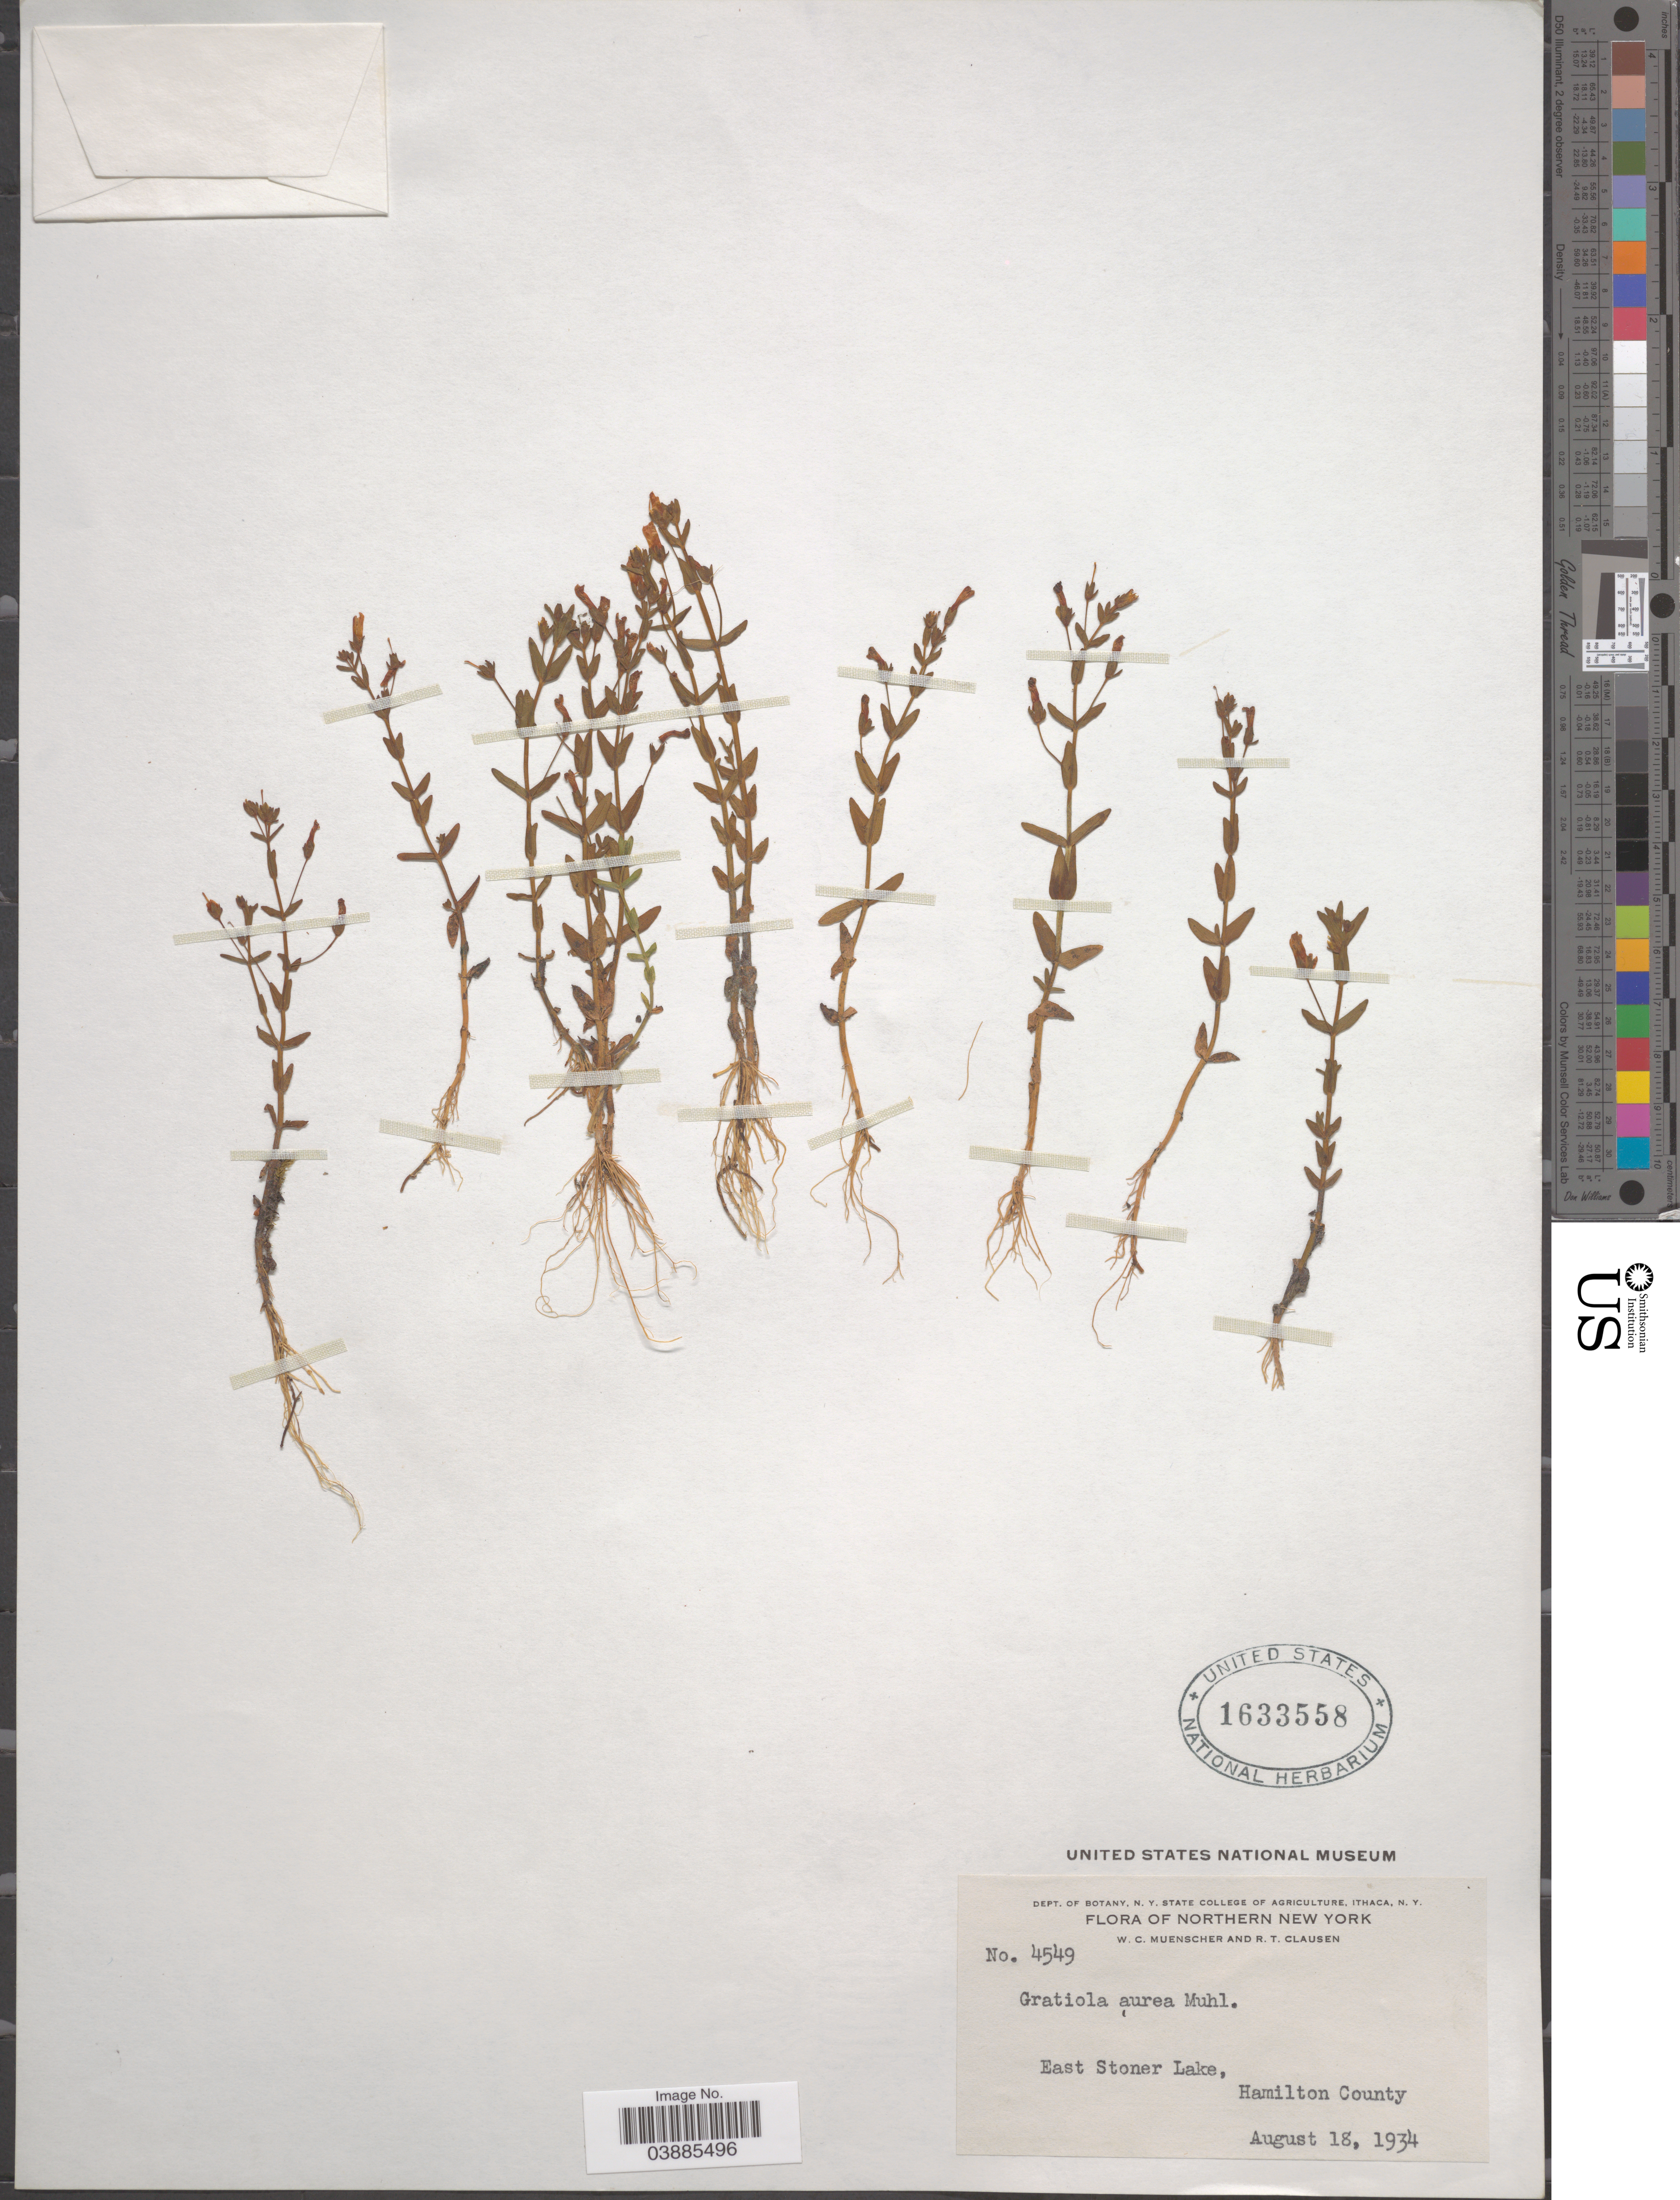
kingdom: Plantae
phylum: Tracheophyta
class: Magnoliopsida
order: Lamiales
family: Plantaginaceae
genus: Gratiola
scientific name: Gratiola aurea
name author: Pursh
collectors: W. Muenscher & R. T. Clausen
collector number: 4549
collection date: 1934-08-18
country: United States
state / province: New York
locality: Northern New York. East Stoner Lake, Hamilton County.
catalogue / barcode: US 1633558